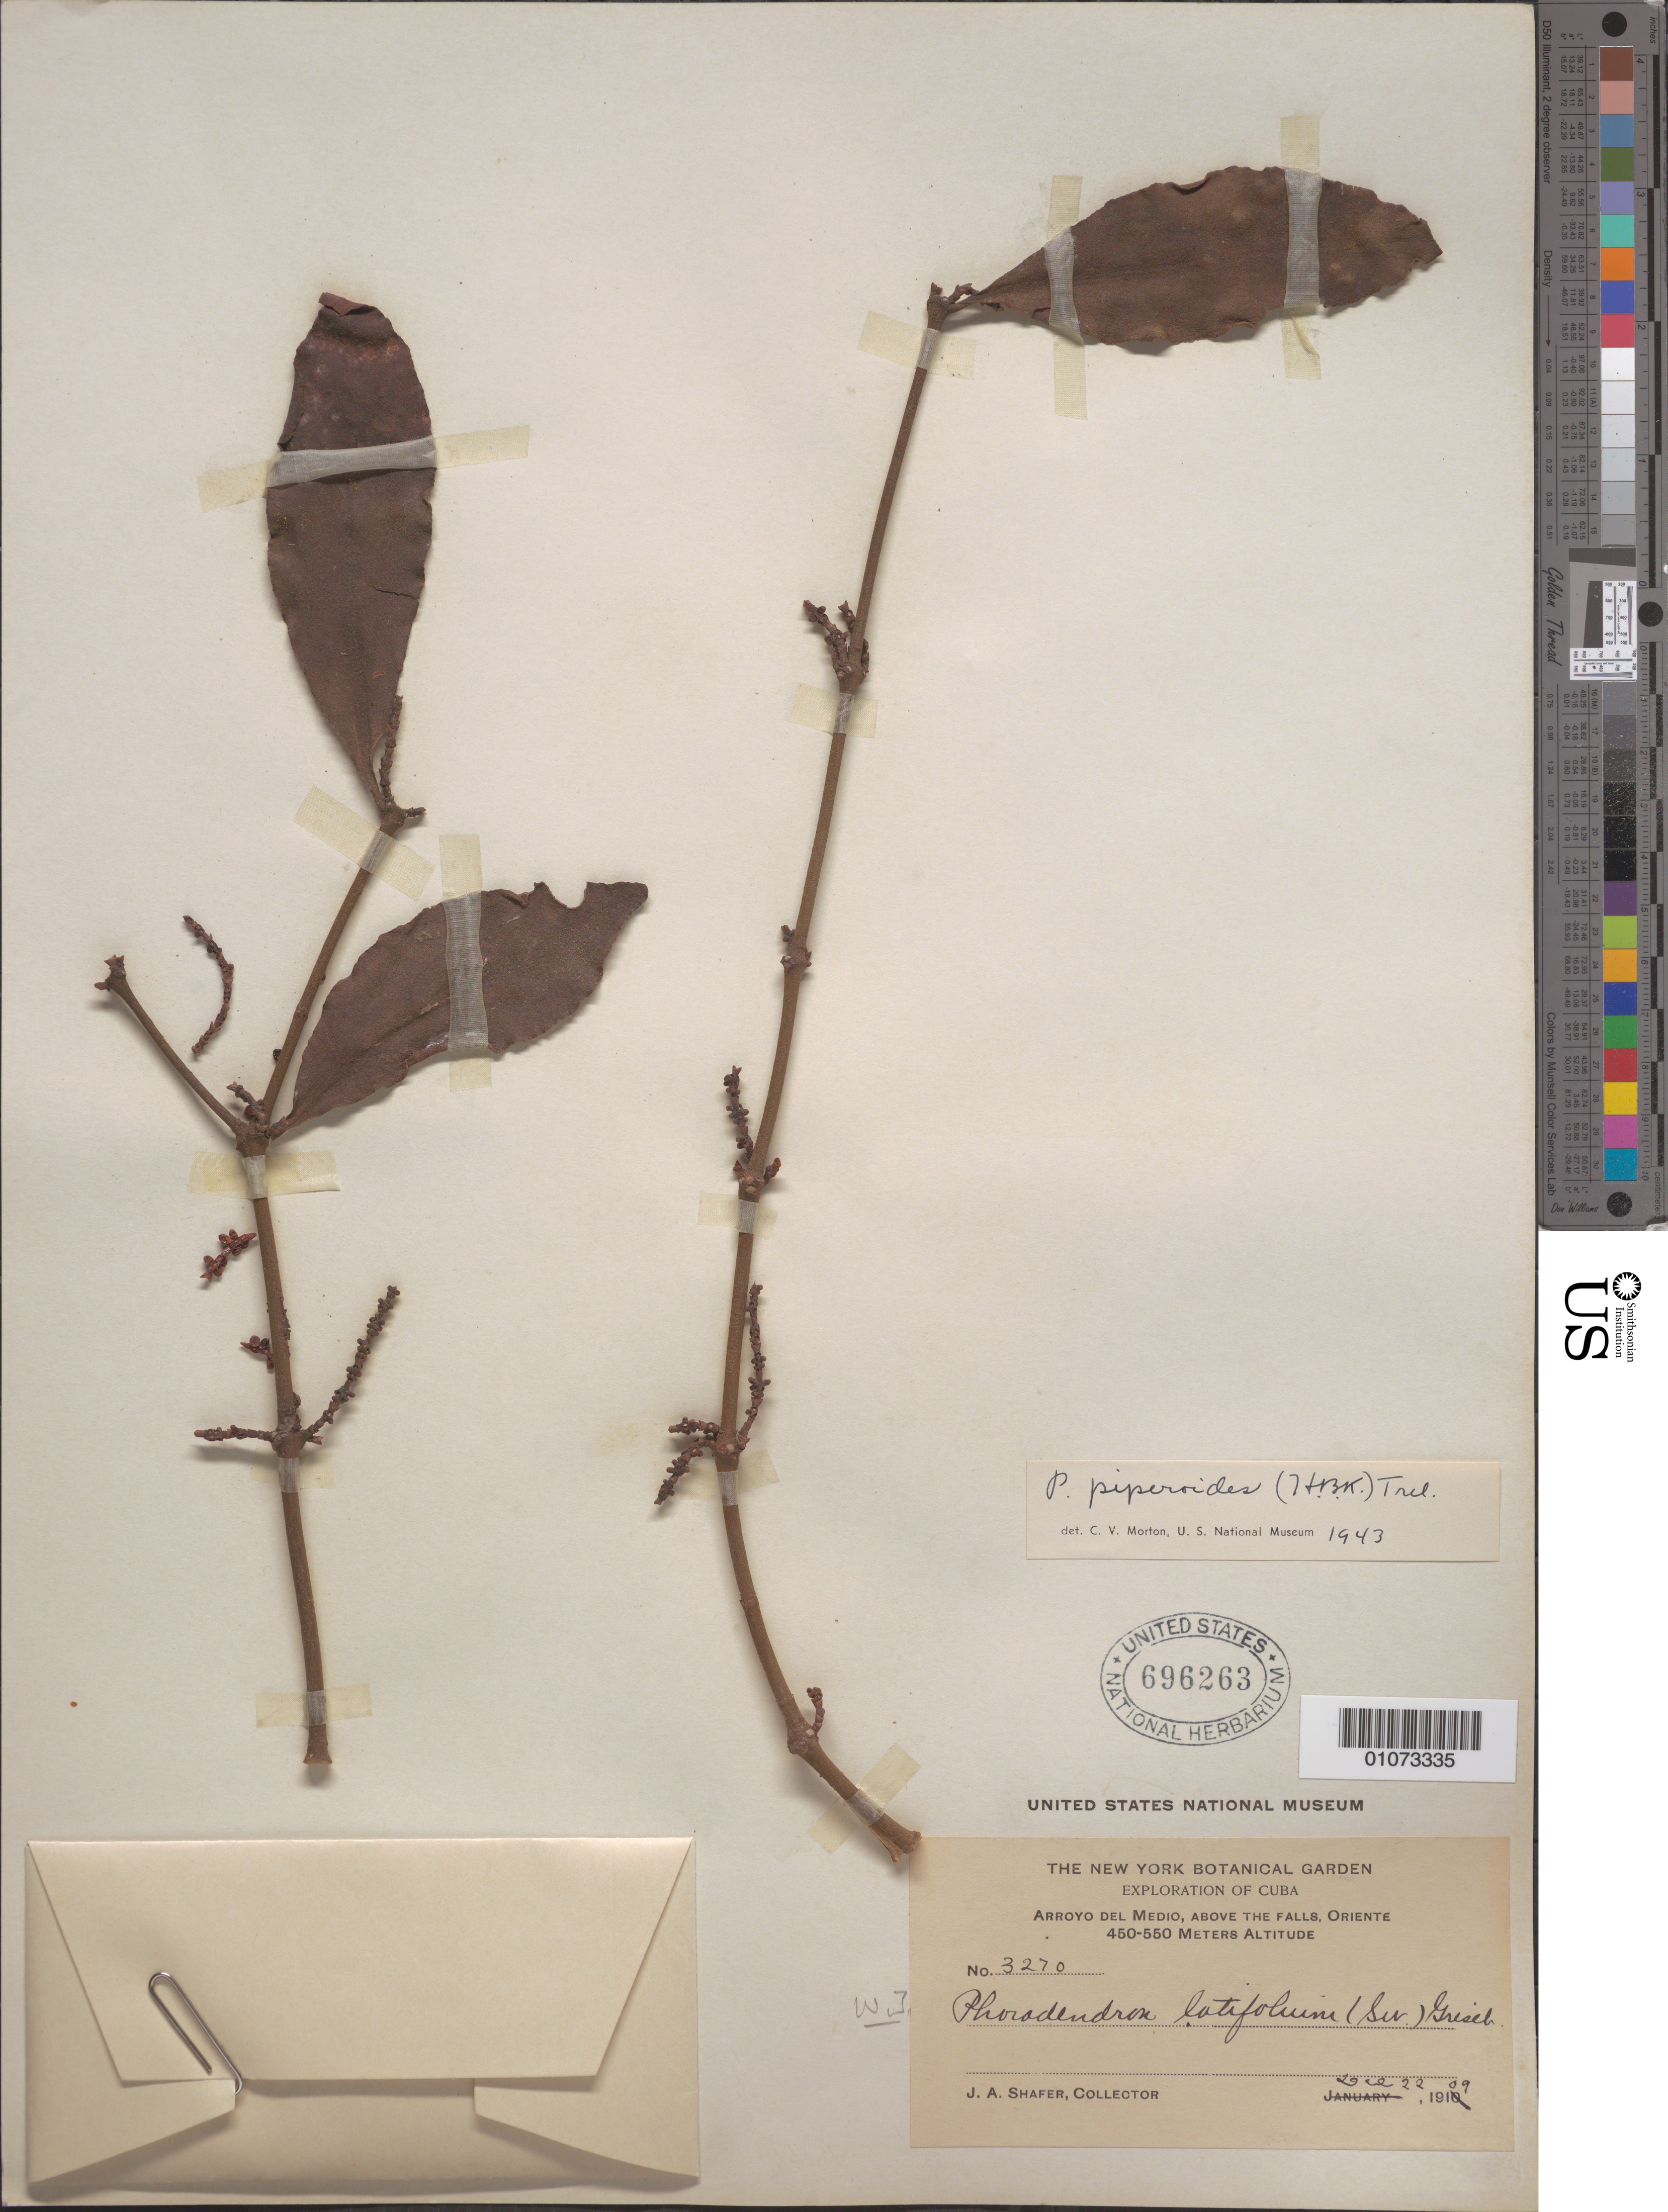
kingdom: Plantae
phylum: Tracheophyta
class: Magnoliopsida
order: Santalales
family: Viscaceae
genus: Phoradendron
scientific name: Phoradendron piperoides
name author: (Kunth) Trel.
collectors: J. A. Shafer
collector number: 3270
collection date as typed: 22 Dec 1909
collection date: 1909-12-22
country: Cuba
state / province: Holguín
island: Cuba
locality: Arroyo del Medio, above the falls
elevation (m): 450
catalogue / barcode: US 696263